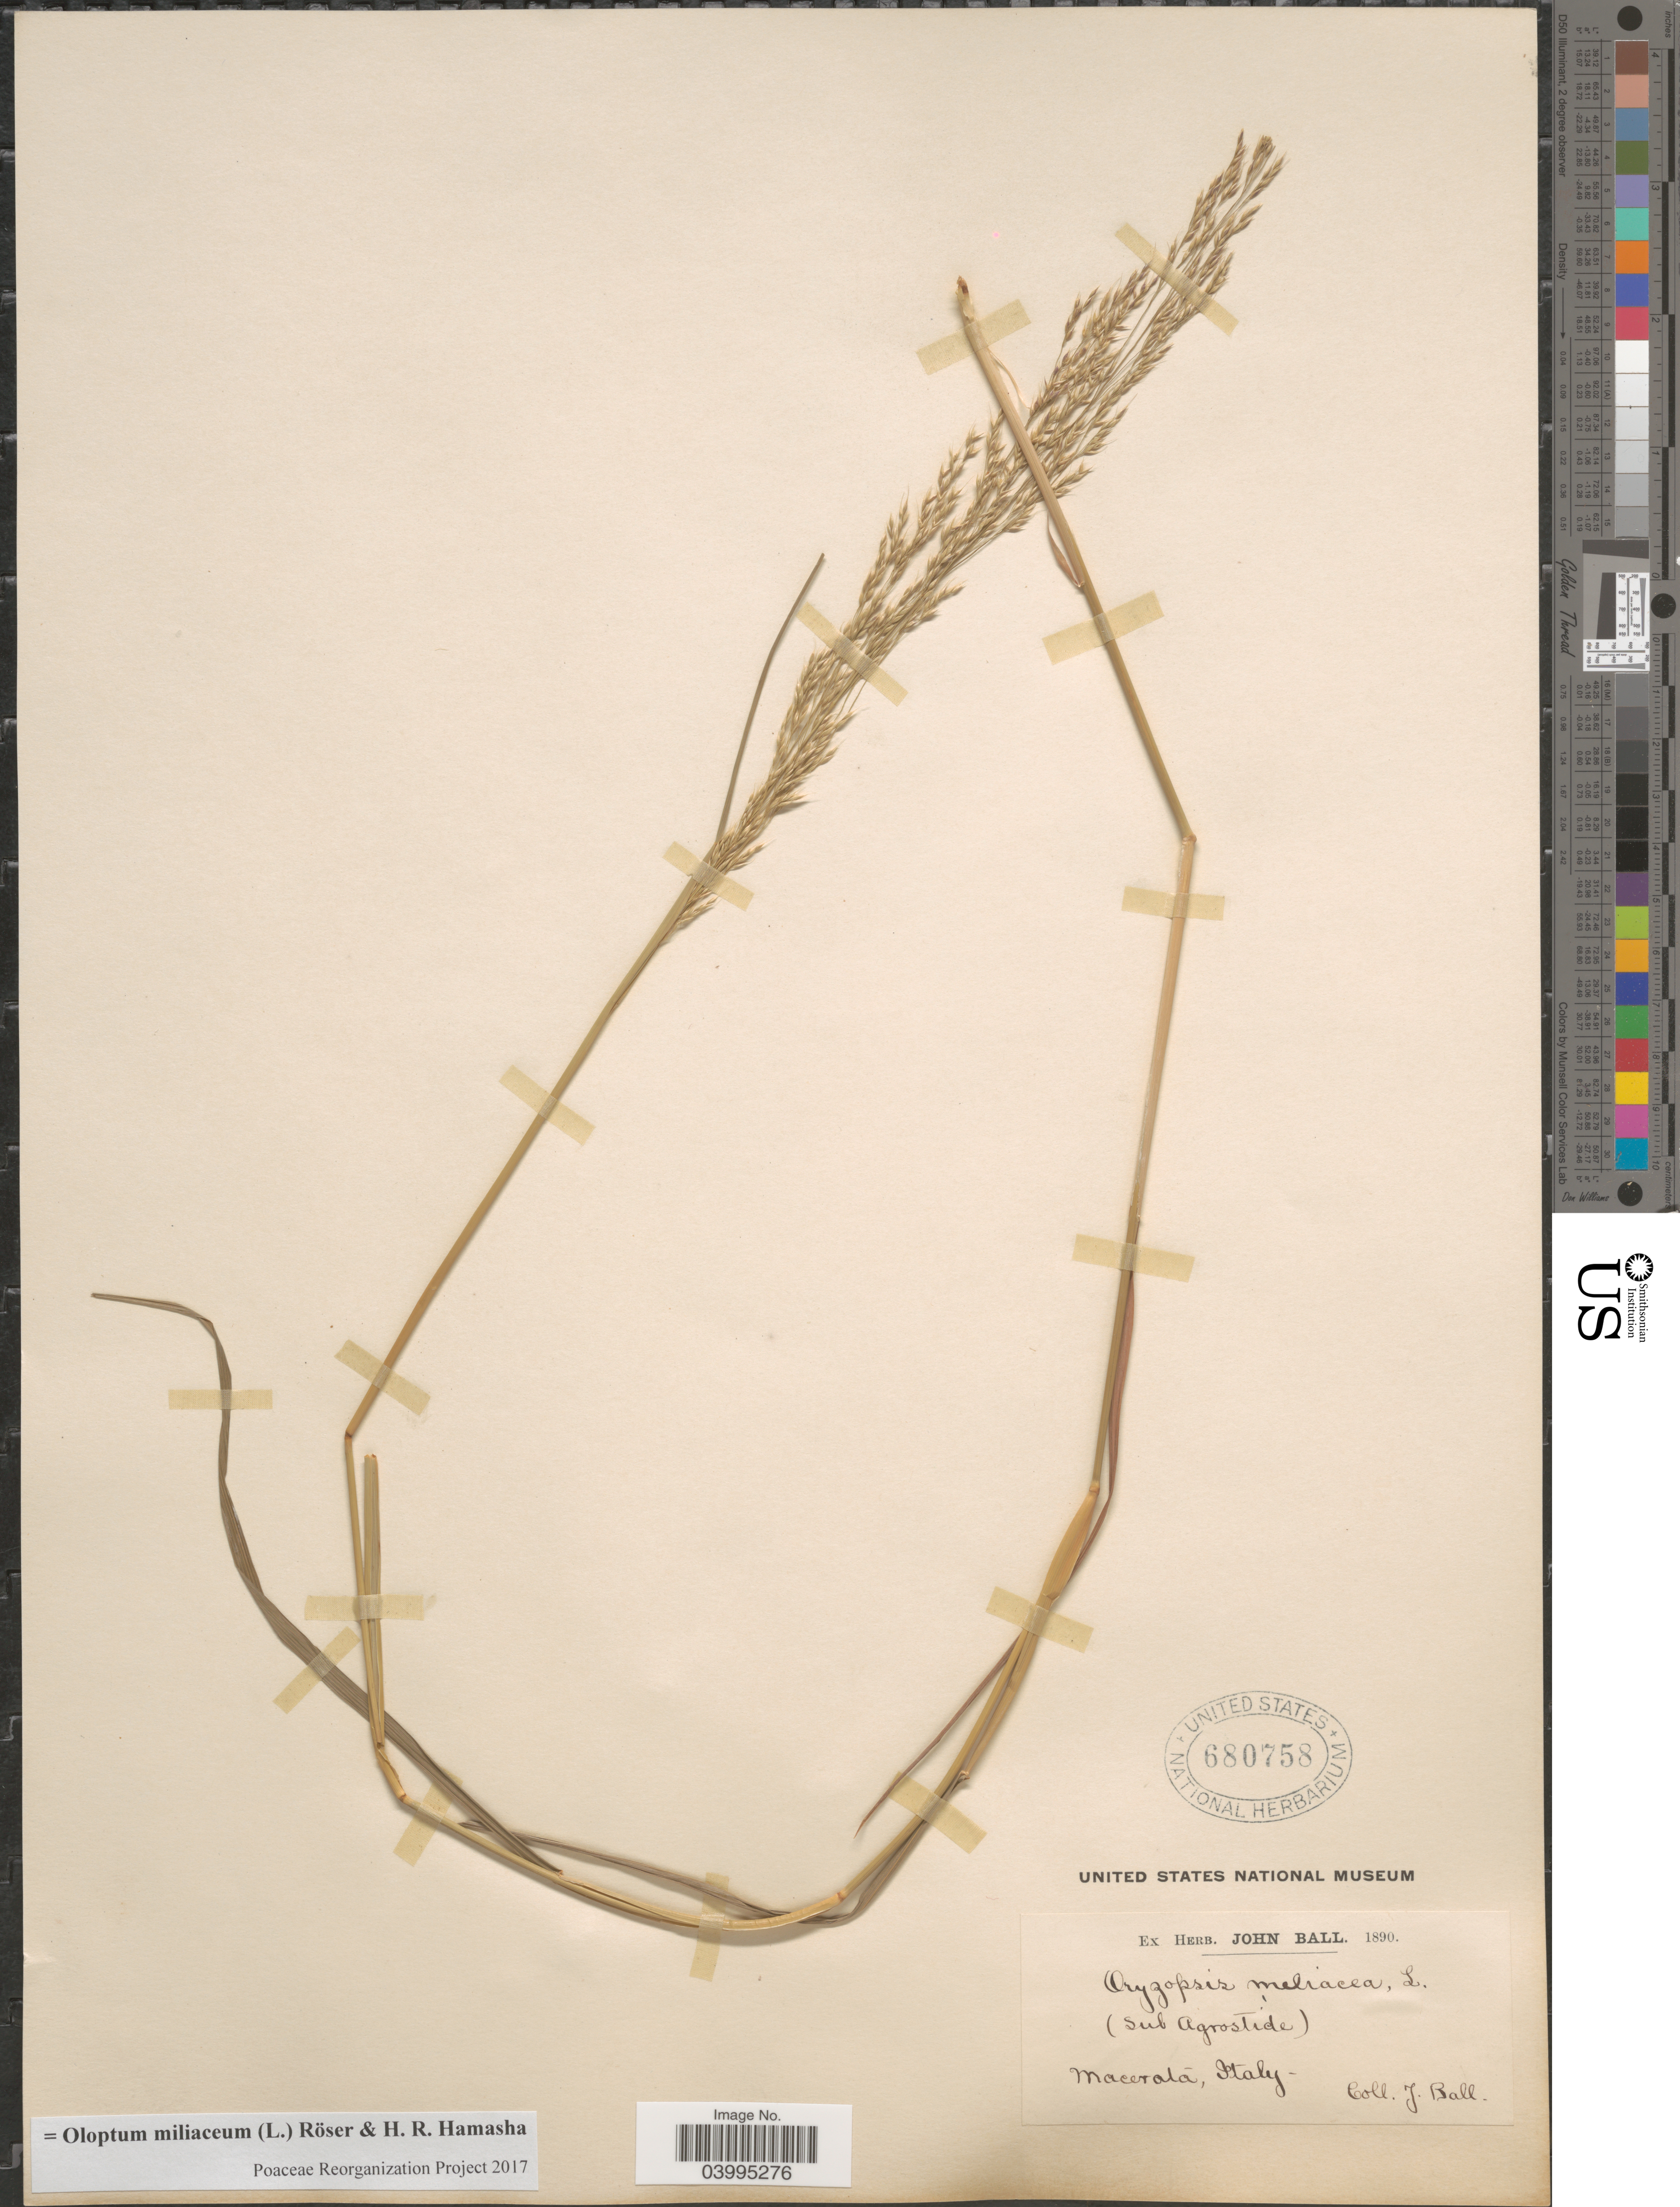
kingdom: Plantae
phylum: Tracheophyta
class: Liliopsida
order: Poales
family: Poaceae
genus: Oloptum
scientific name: Oloptum miliaceum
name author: Röser & H. R. Hamasha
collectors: J. Ball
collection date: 1890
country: Italy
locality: Macerata.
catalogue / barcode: US 680758